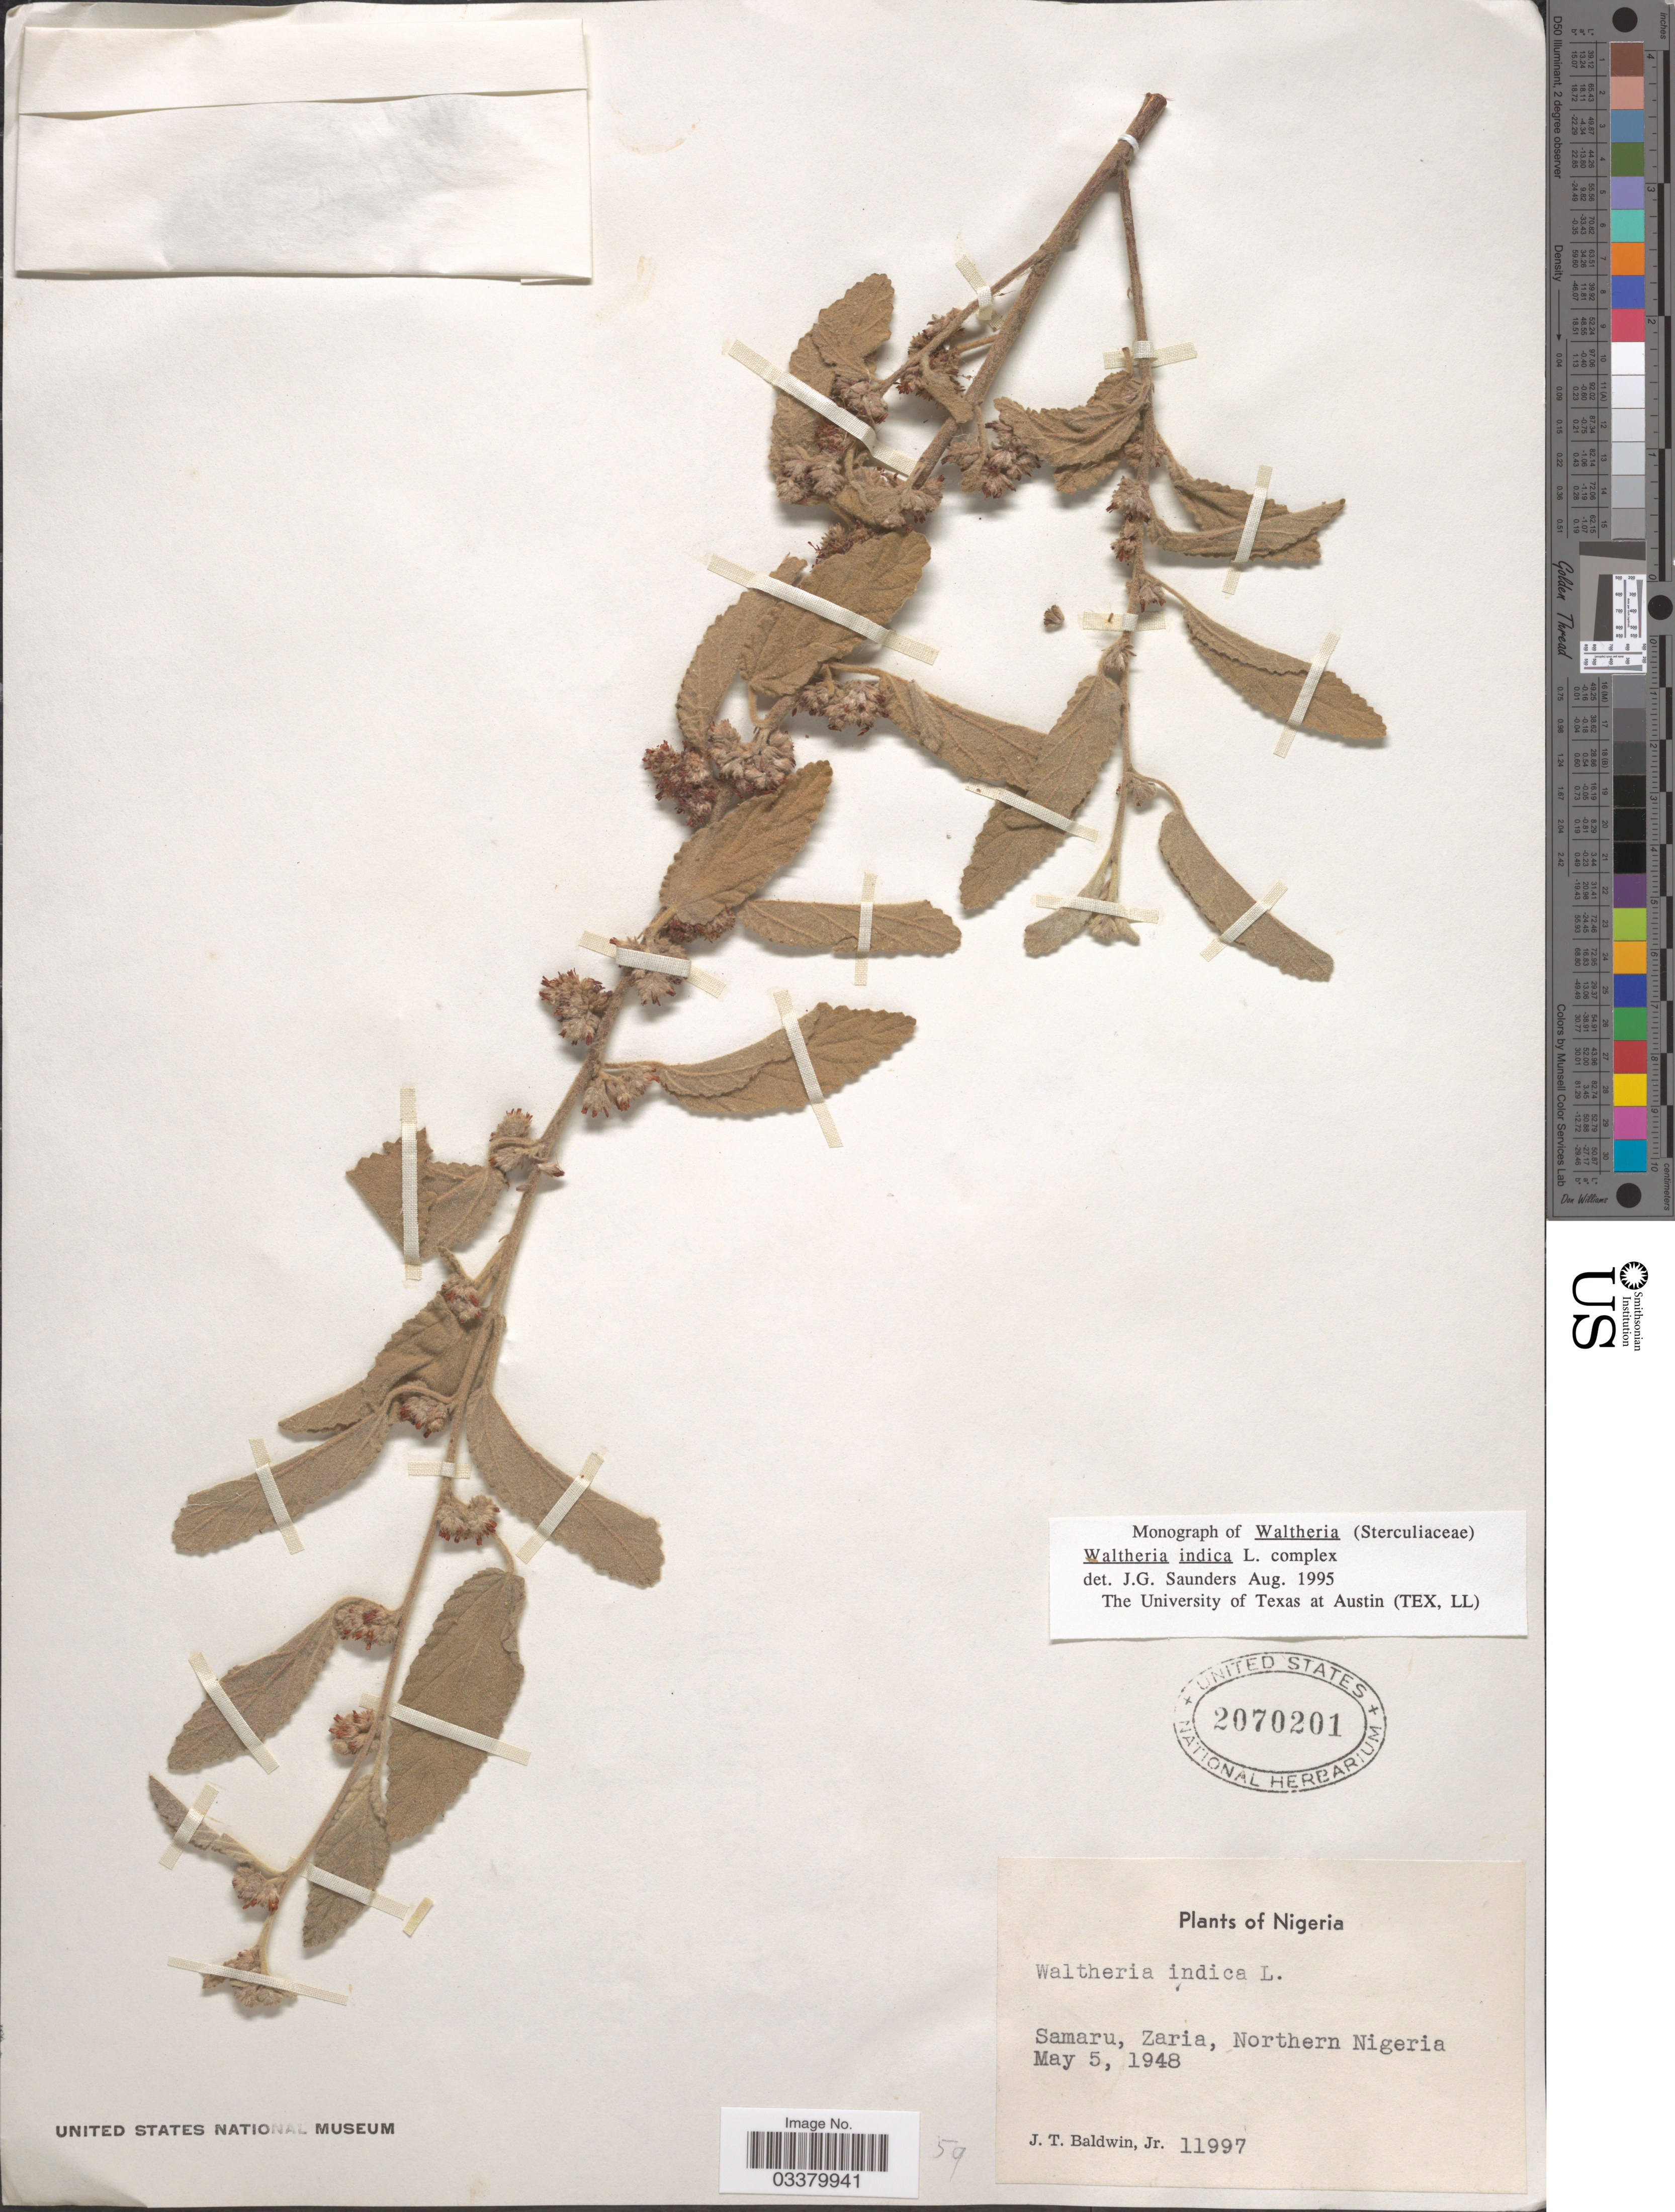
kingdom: Plantae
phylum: Tracheophyta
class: Magnoliopsida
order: Malvales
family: Malvaceae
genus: Waltheria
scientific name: Waltheria indica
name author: L.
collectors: J. T. Baldwin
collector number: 11997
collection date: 1948-05-05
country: Nigeria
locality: Samaru, Zaria, Northern Nigeria.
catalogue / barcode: US 2070201